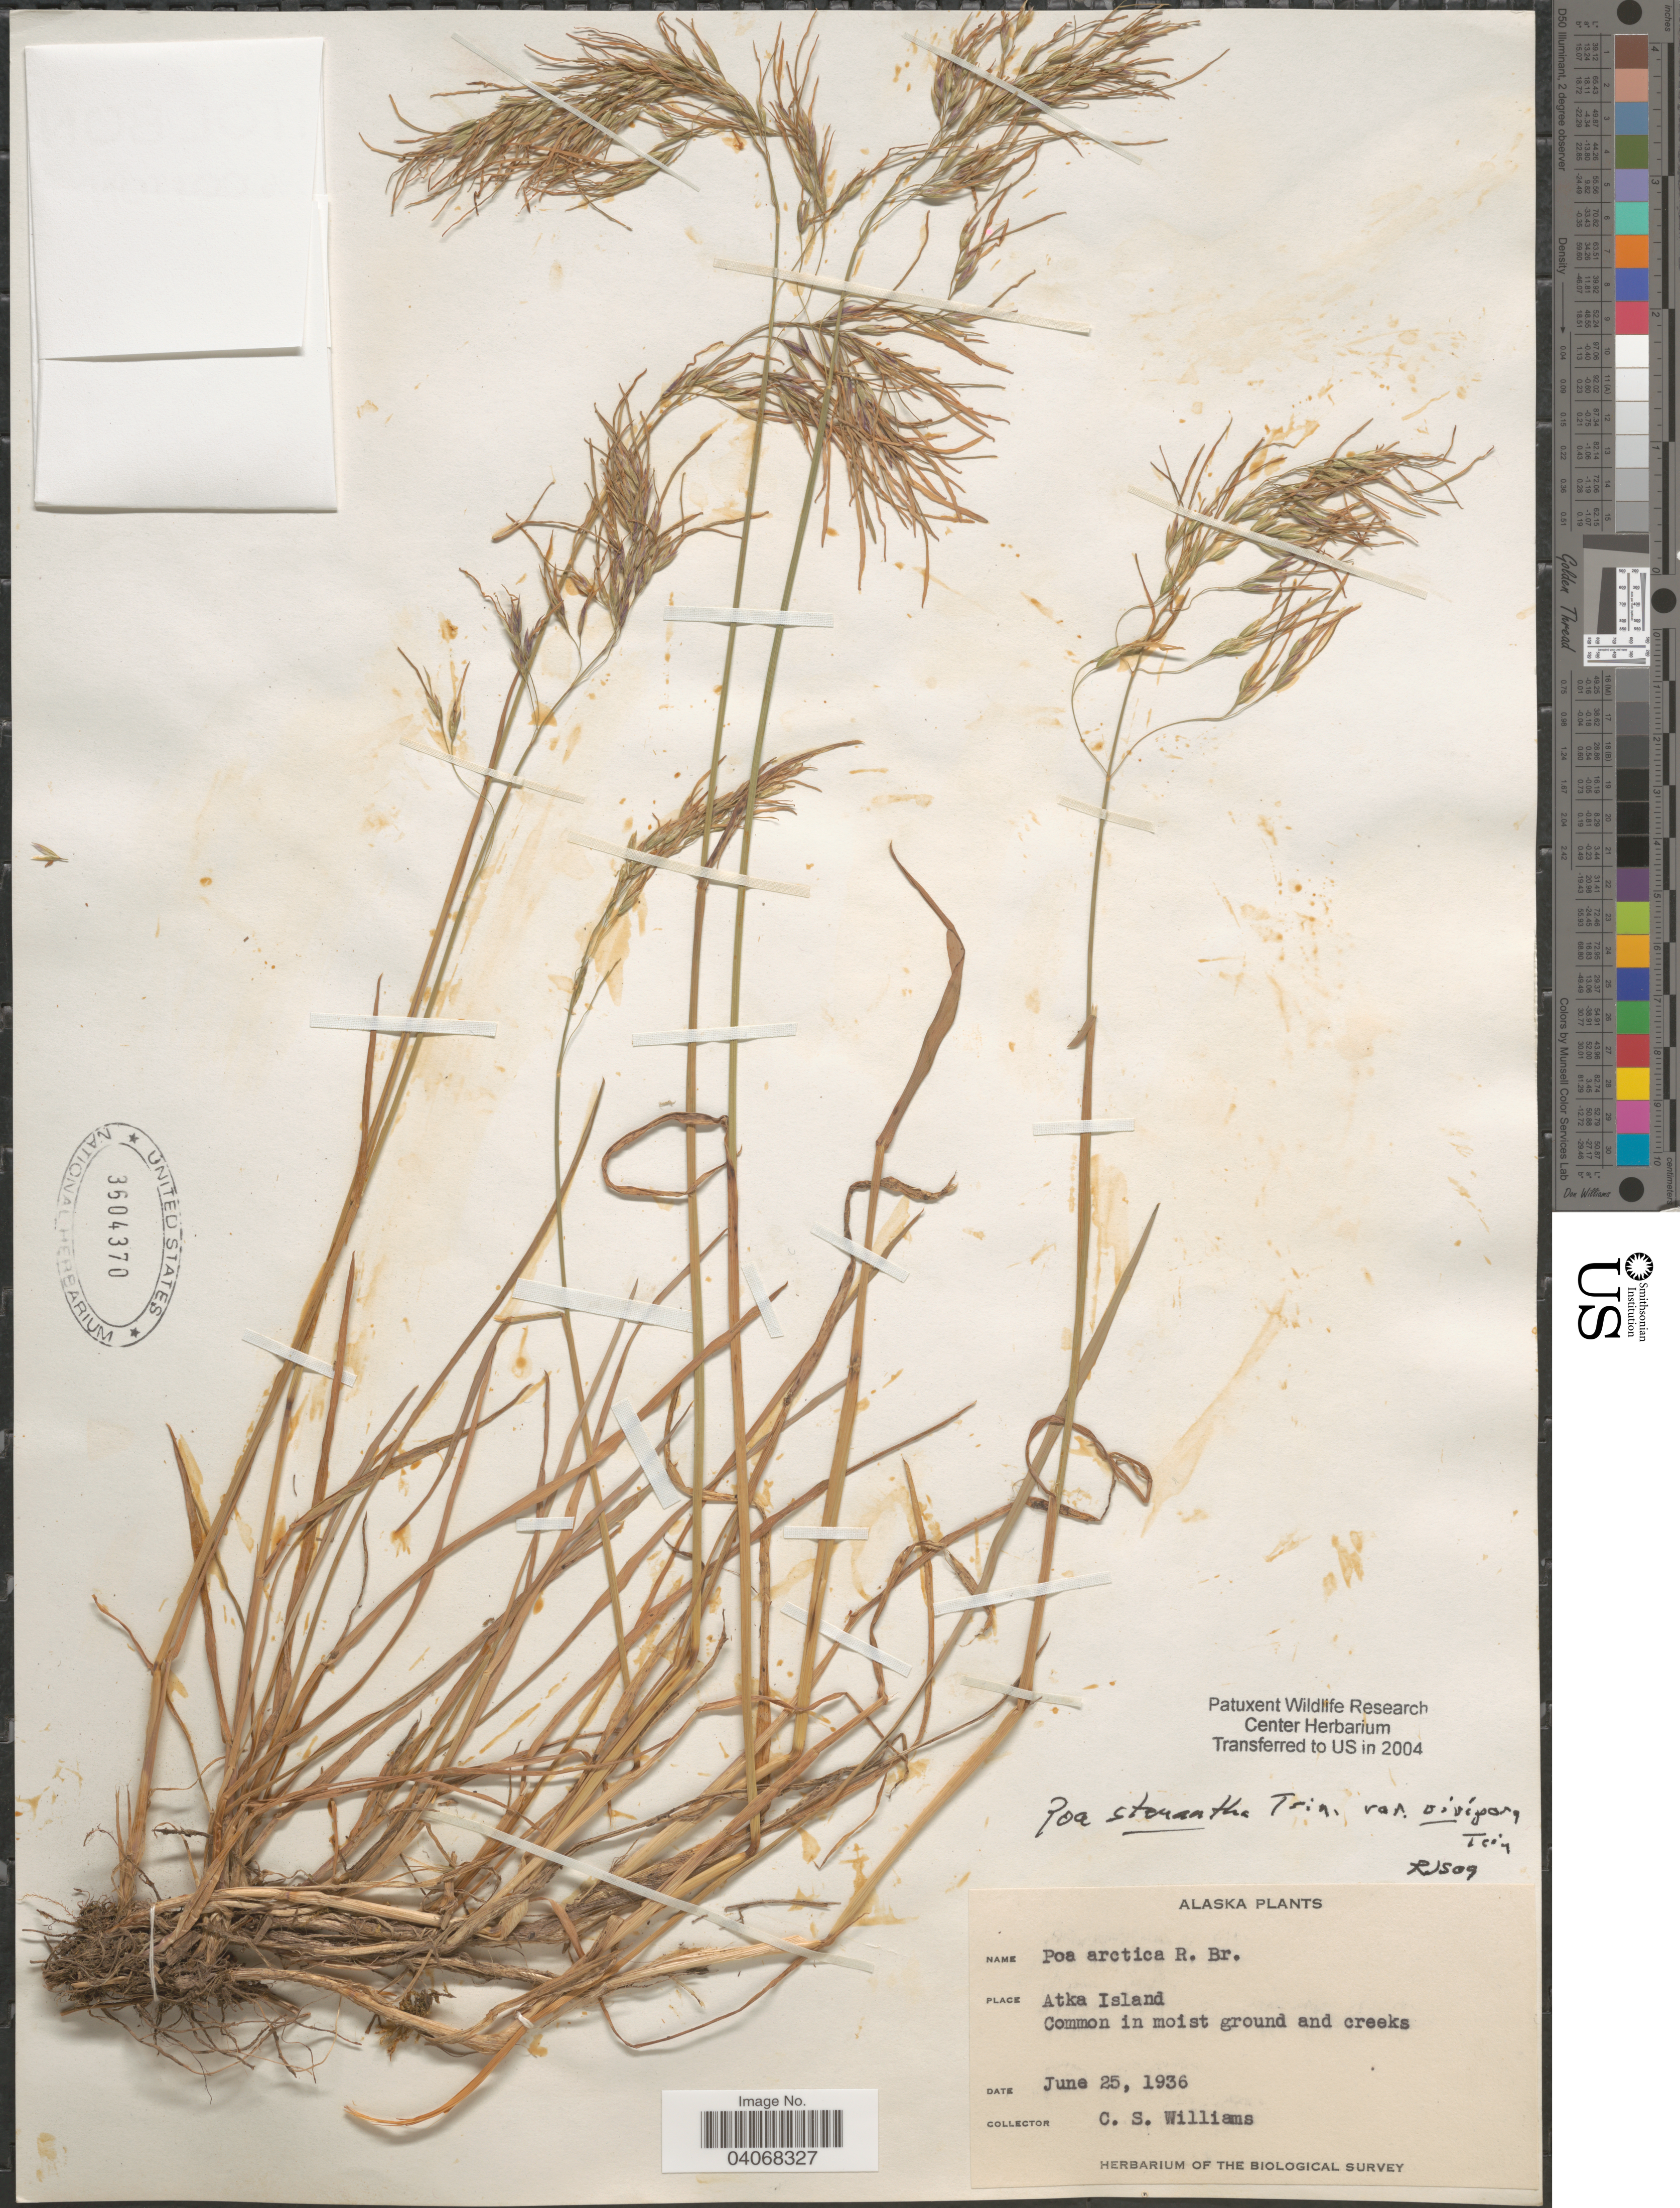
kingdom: Plantae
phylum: Tracheophyta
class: Liliopsida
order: Poales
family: Poaceae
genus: Poa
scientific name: Poa stenantha var. vivipara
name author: Trin.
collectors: C. Williams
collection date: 1936-06-25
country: United States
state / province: Alaska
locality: Atka Island. Common in moist ground and creeks. Herbarium of the Biological Survey.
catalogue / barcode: US 3604370